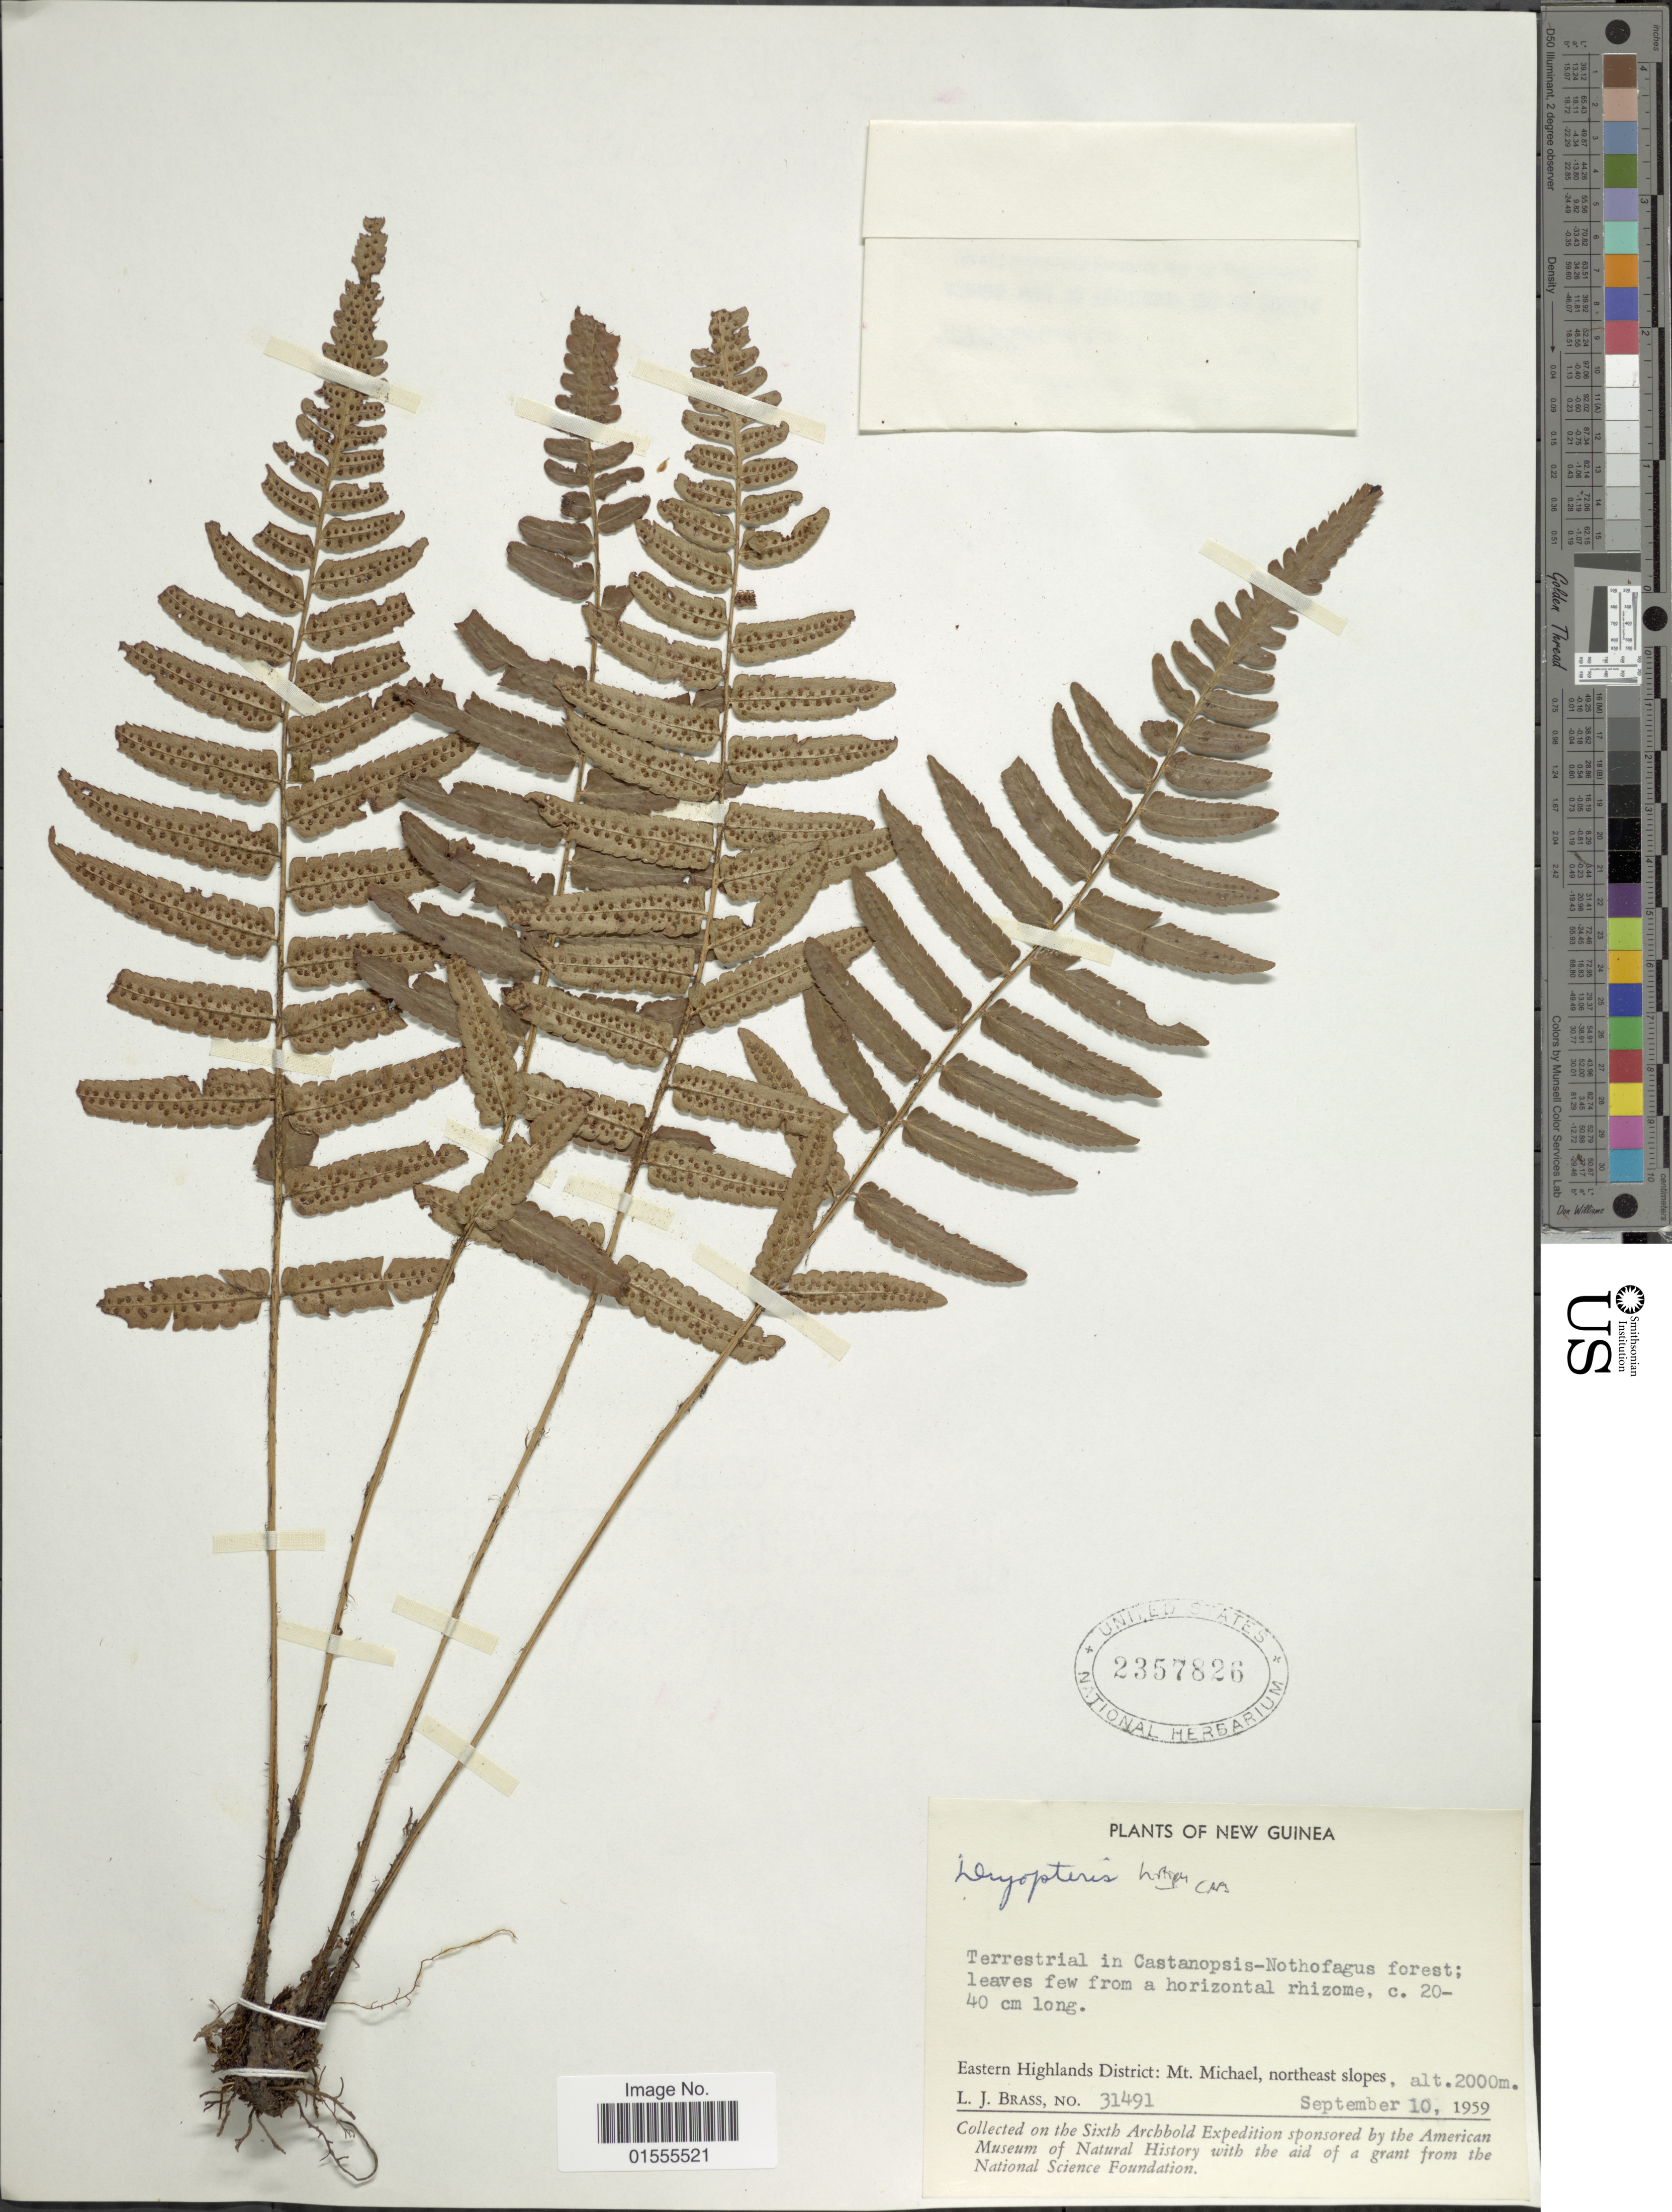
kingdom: Plantae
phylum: Tracheophyta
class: Polypodiopsida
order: Polypodiales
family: Dryopteridaceae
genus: Dryopteris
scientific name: Dryopteris sp.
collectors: L. J. Brass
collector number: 31491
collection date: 1959-09-10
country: Papua New Guinea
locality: Nw Guinea, Eastern Highlands District: Mt. Michael, northeast slopes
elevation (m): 2000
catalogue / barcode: US 2357826